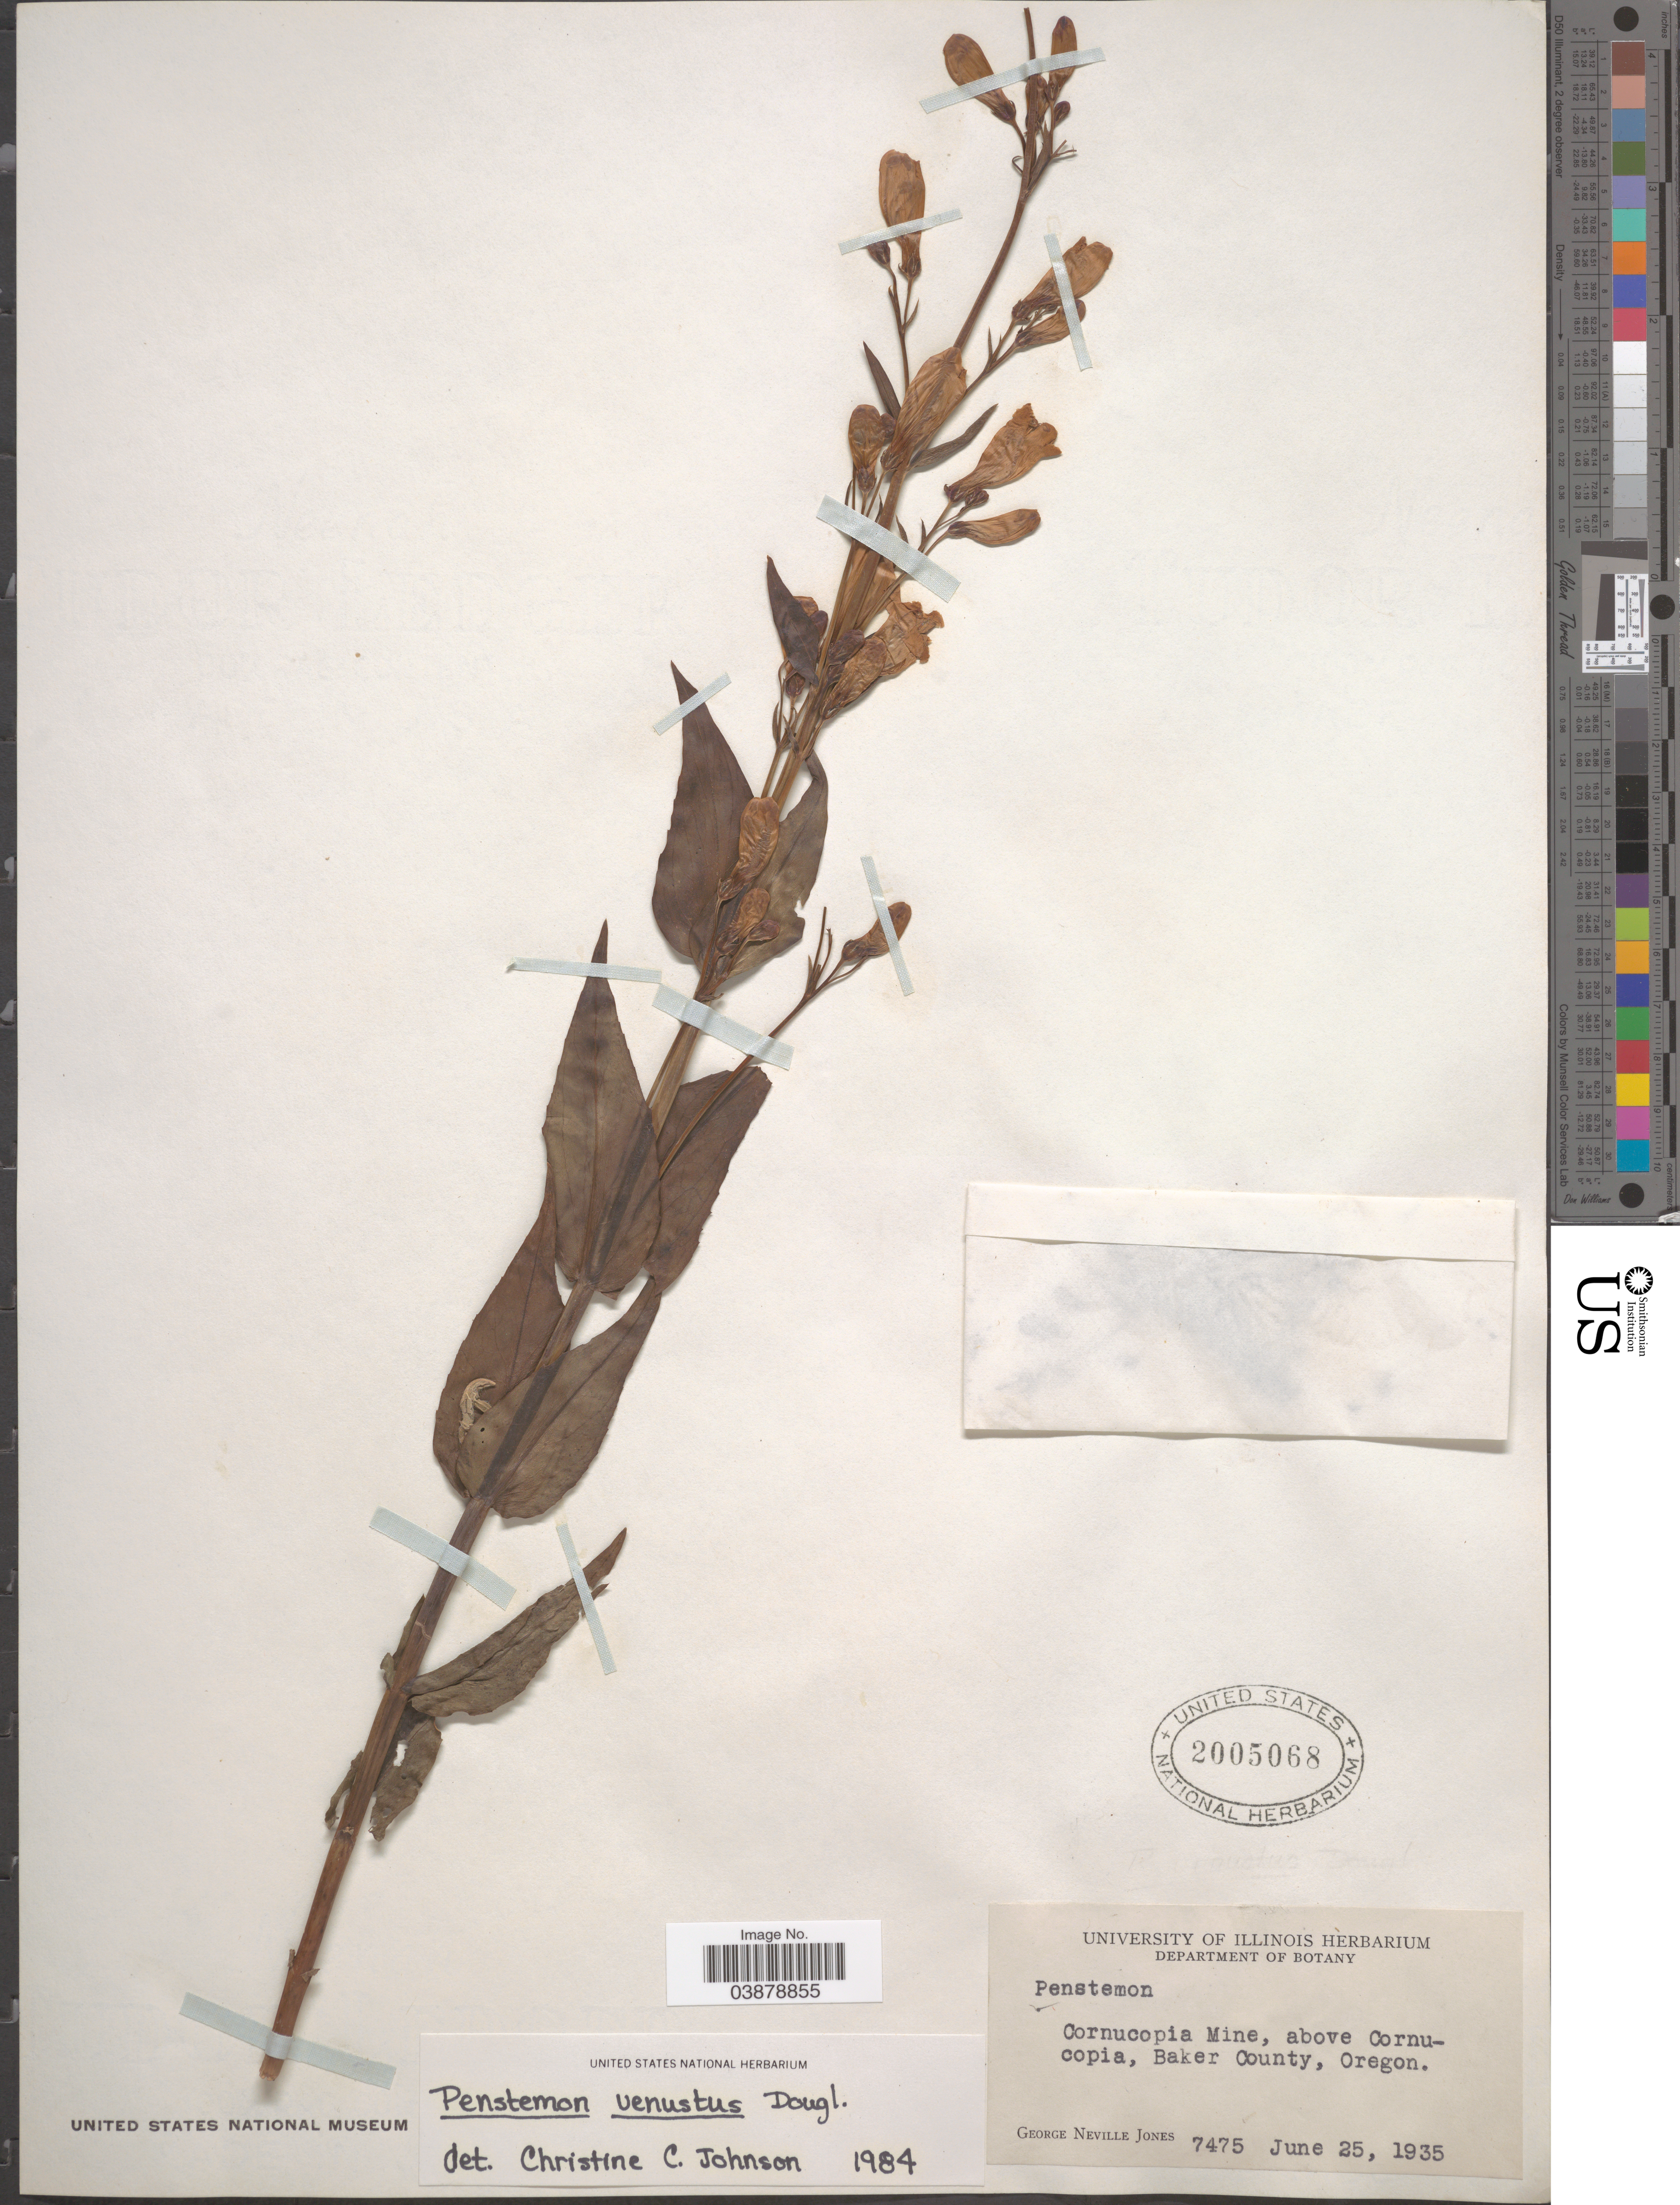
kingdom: Plantae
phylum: Tracheophyta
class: Magnoliopsida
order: Lamiales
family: Plantaginaceae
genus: Penstemon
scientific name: Penstemon venustus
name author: Douglas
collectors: G. N. Jones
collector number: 7475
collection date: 1935-06-25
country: United States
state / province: Oregon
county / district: Baker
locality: Cornucopia Mine, above Cornucopia, Baker County.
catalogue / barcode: US 2005068